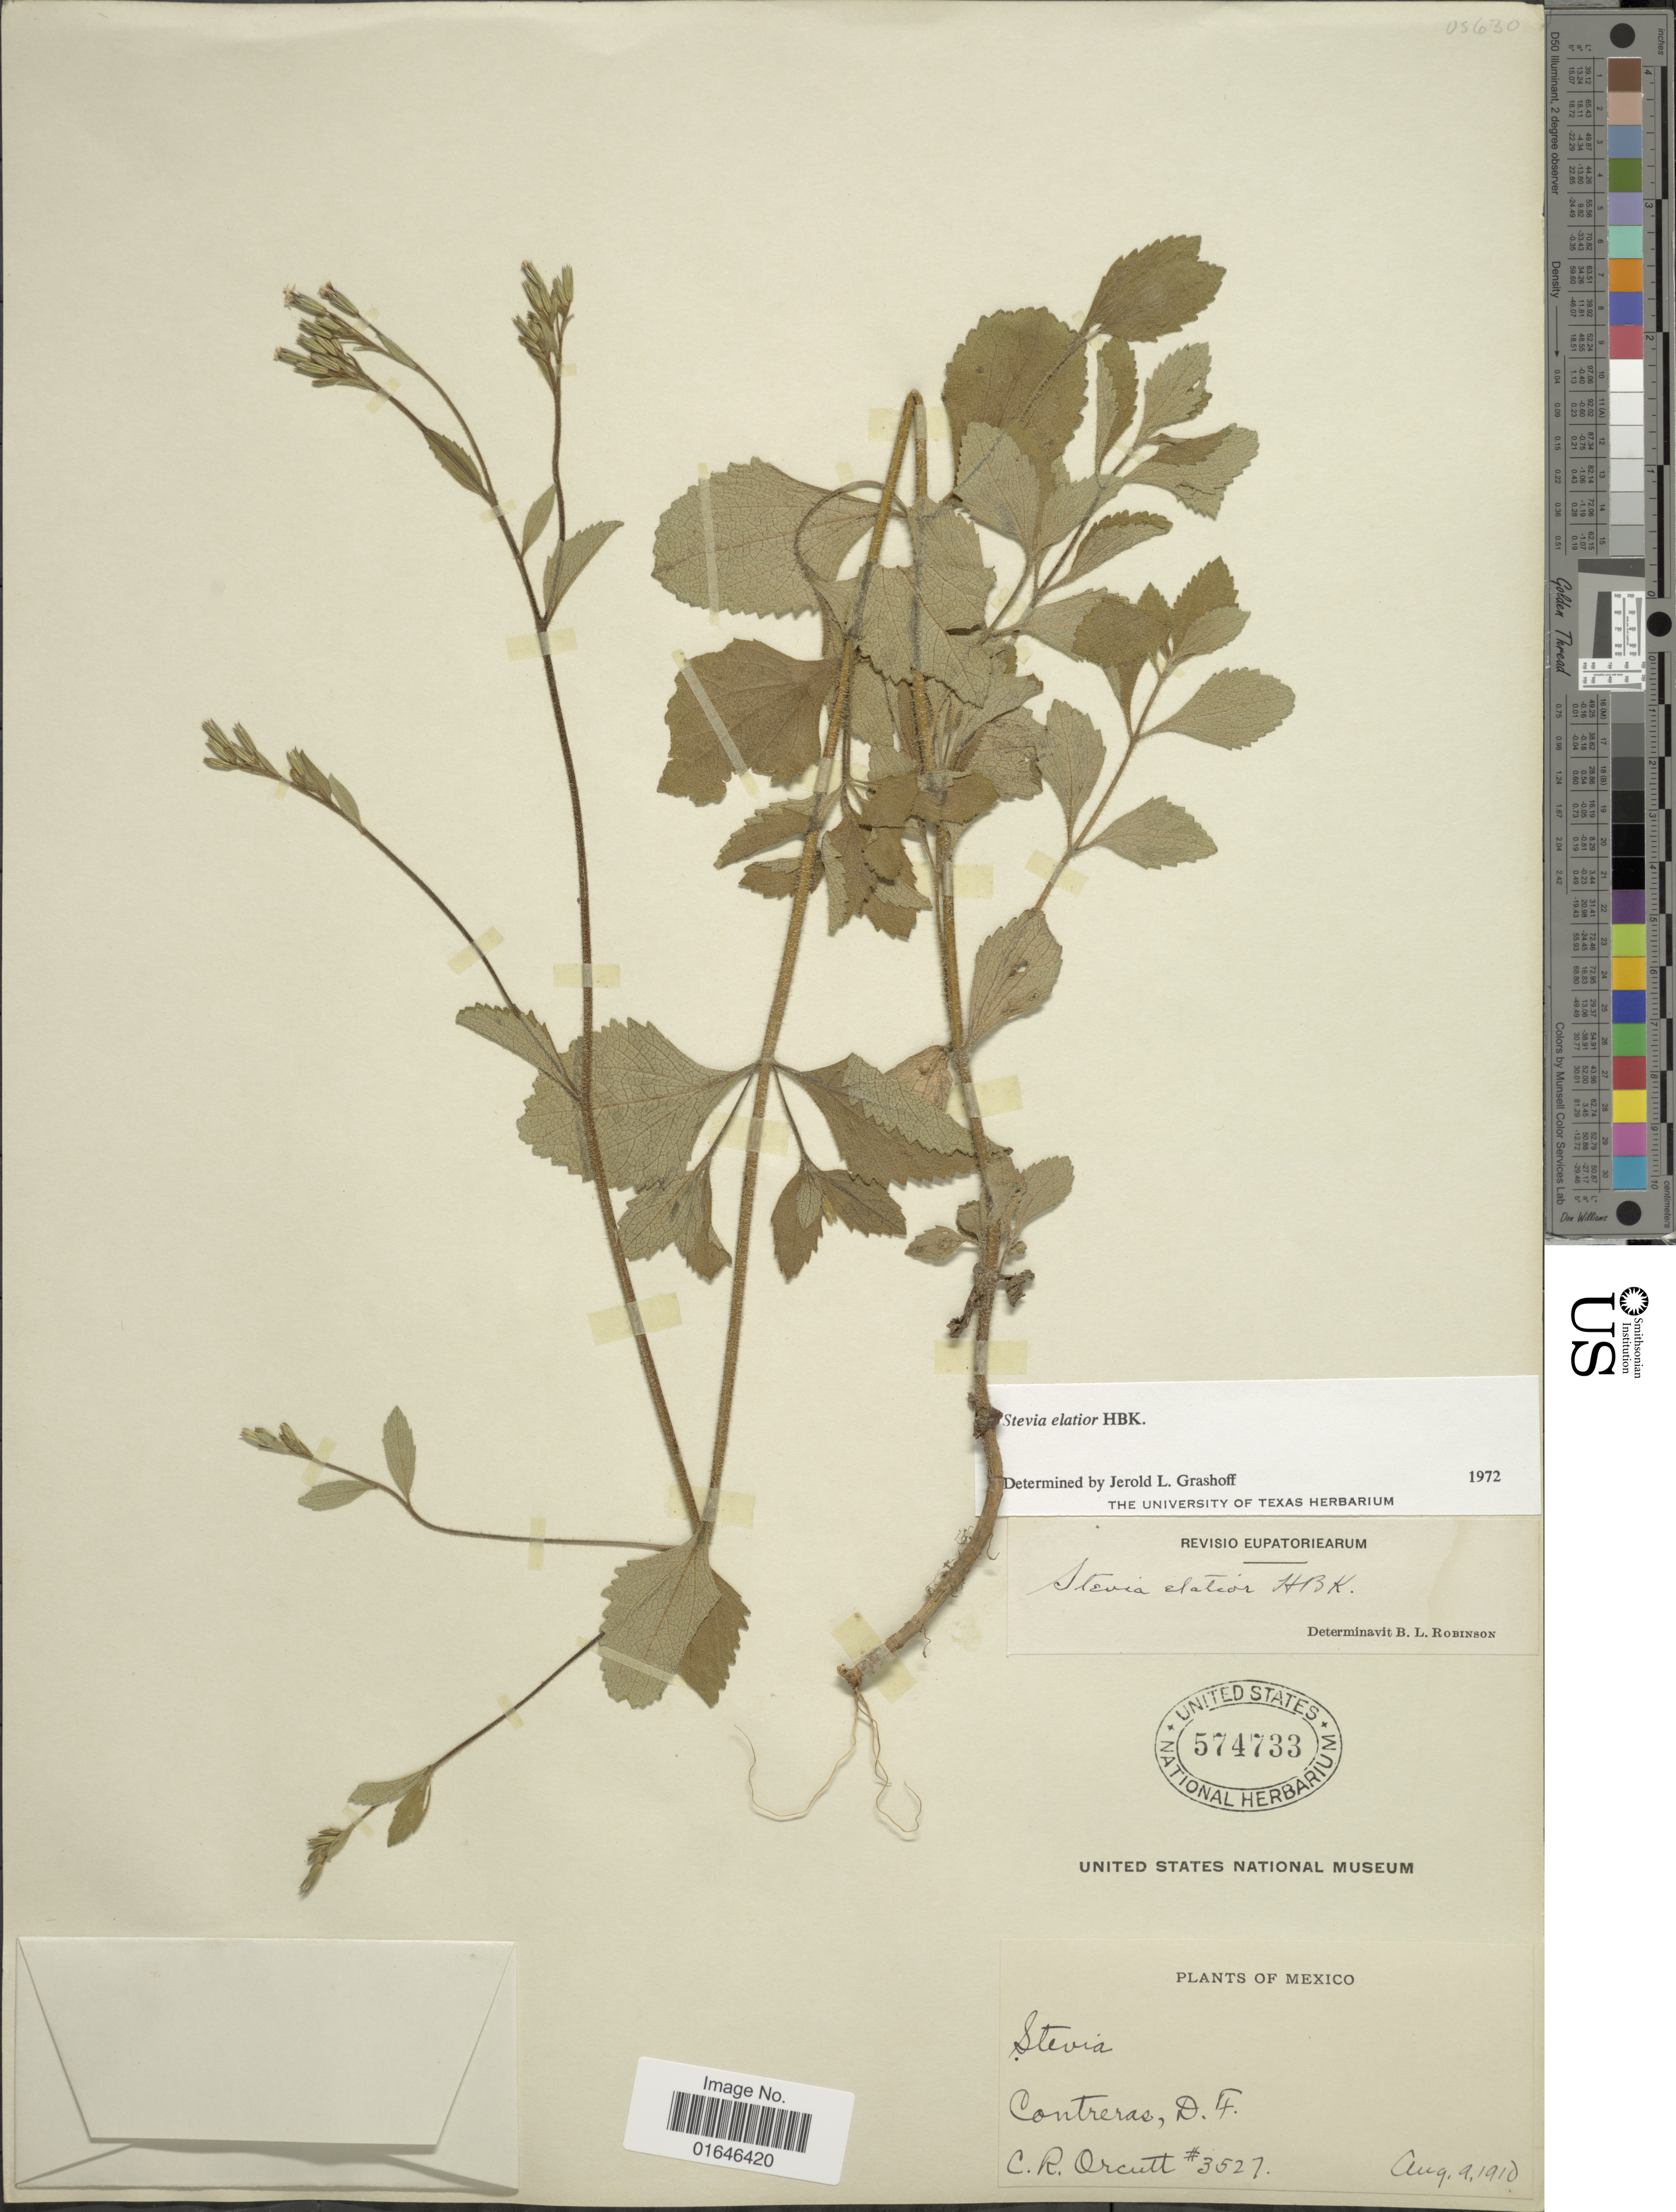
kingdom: Plantae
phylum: Tracheophyta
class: Magnoliopsida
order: Asterales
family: Asteraceae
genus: Stevia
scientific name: Stevia elatior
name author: Kunth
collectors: C. R. Orcutt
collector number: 3527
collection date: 1910-08-09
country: Mexico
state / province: Distrito Federal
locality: Contreras, D. F.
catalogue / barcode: US 574733